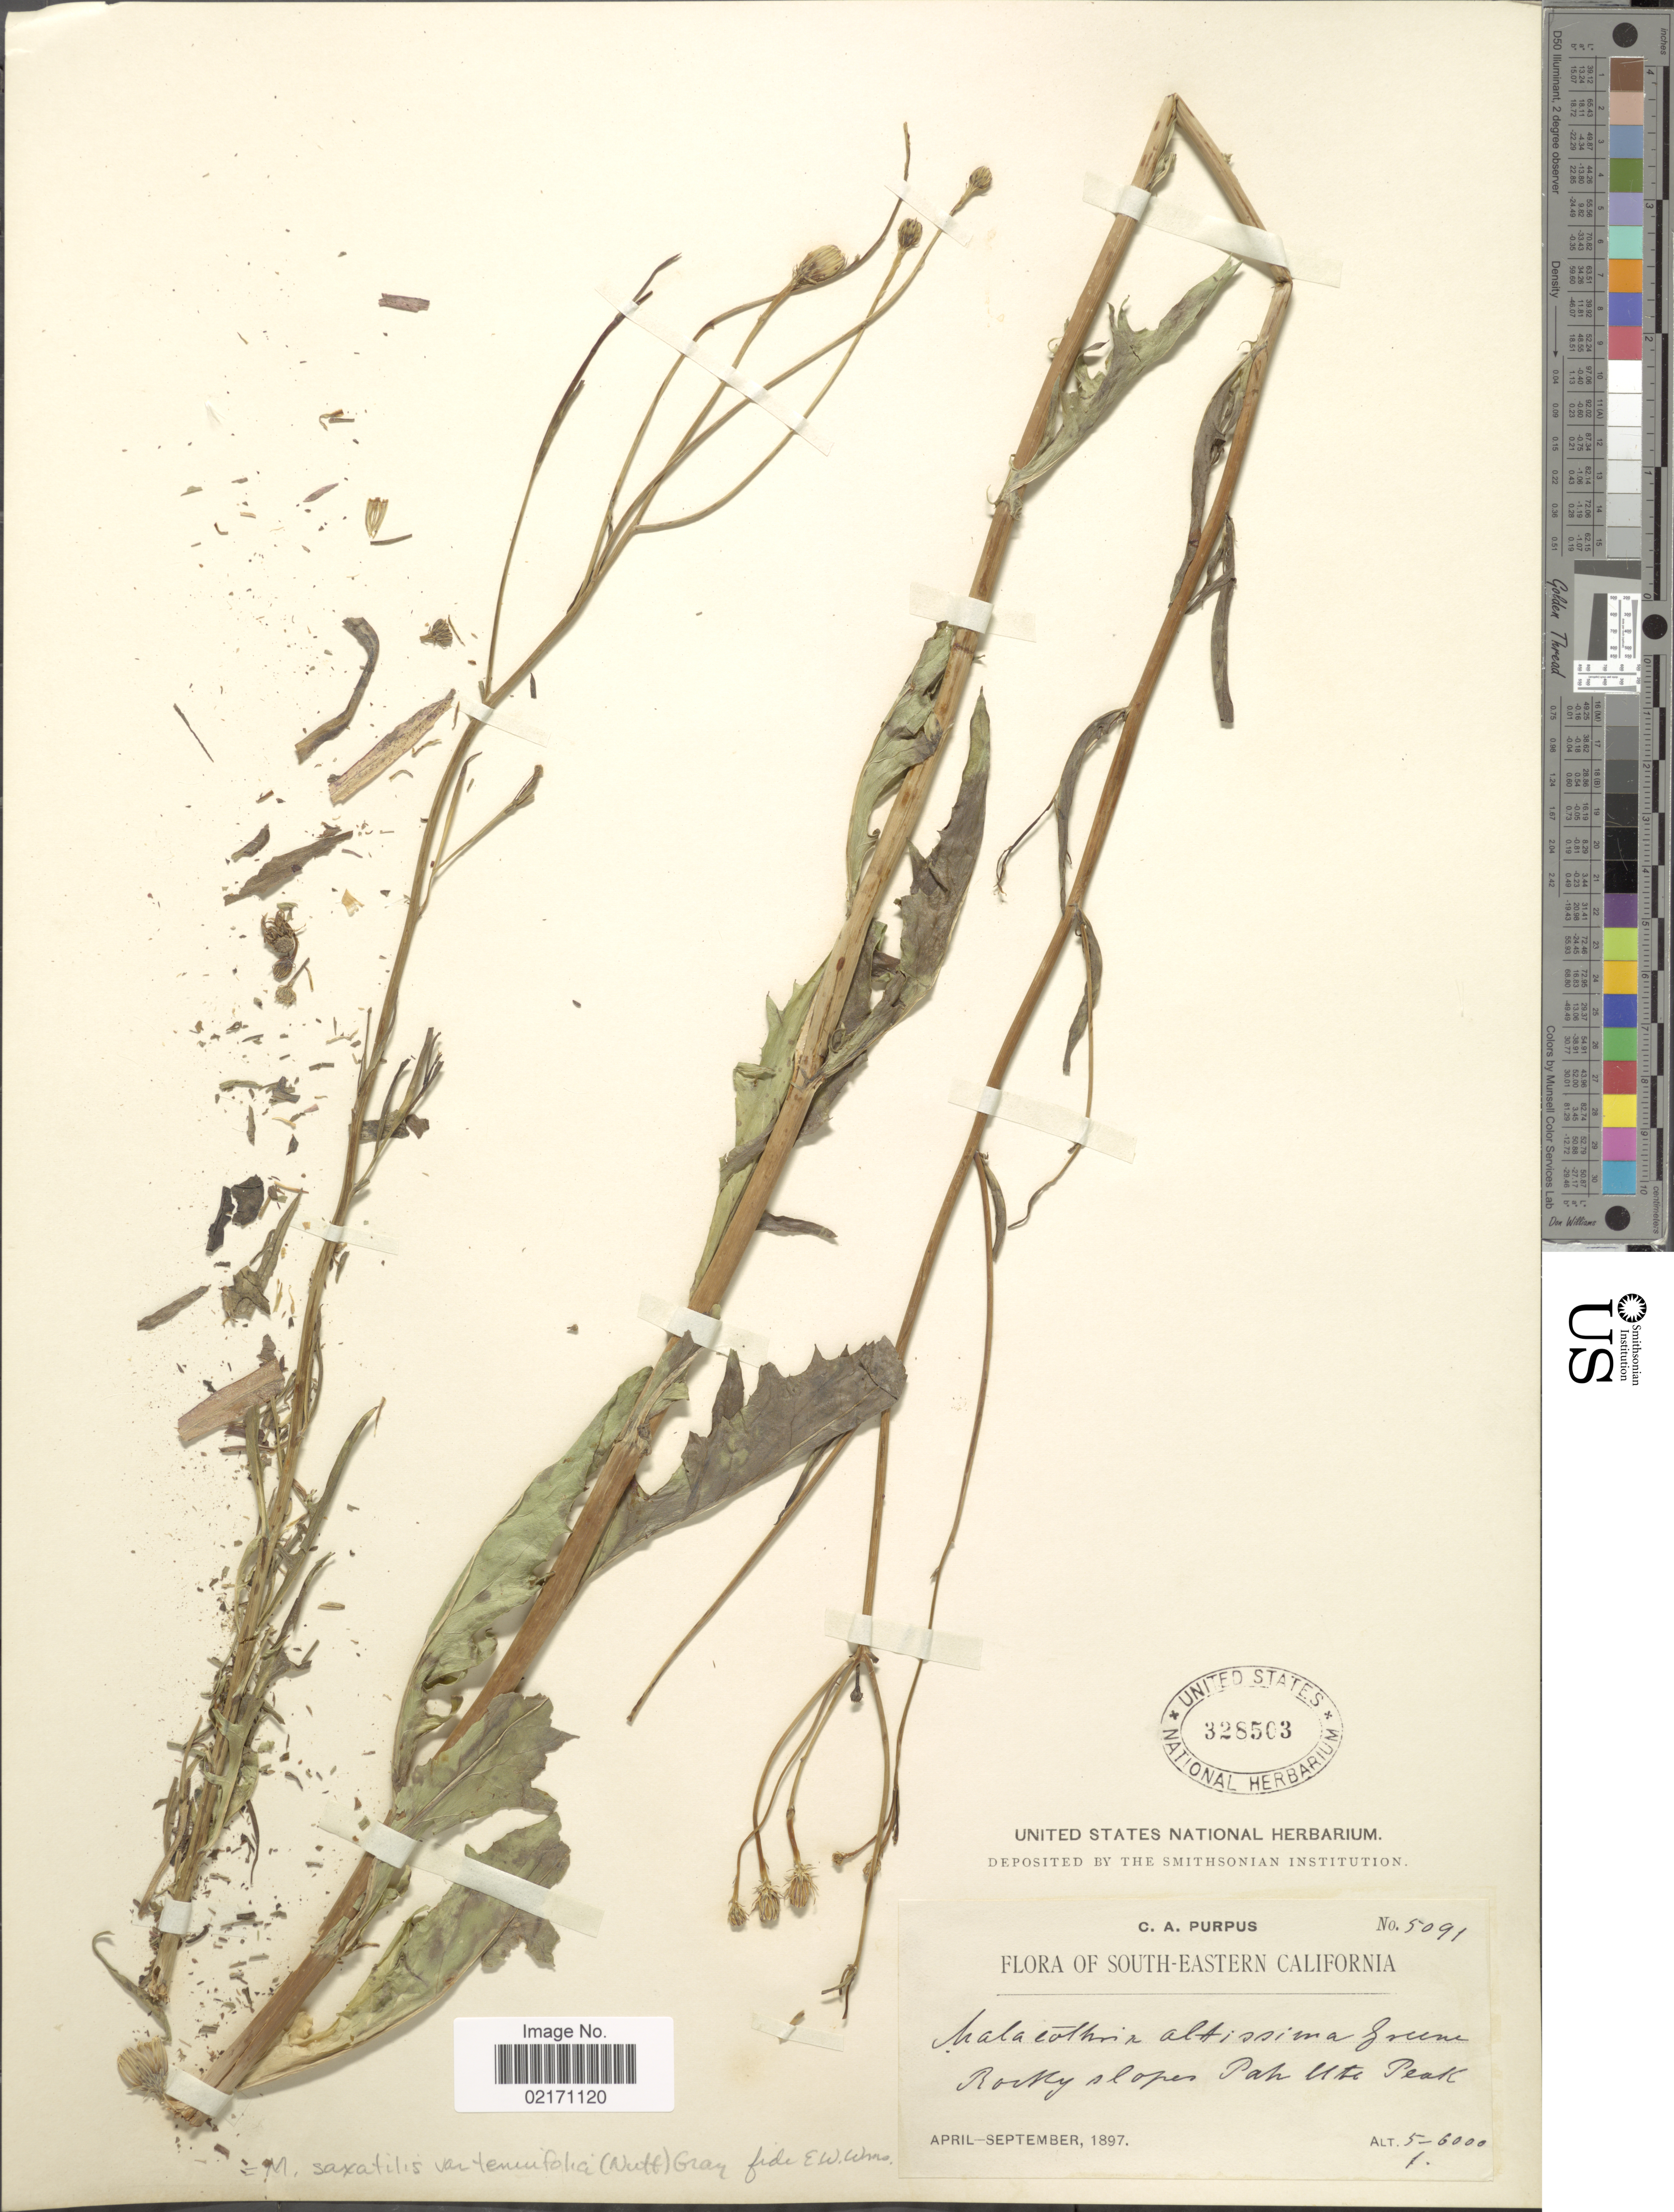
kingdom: Plantae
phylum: Tracheophyta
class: Magnoliopsida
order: Asterales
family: Asteraceae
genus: Malacothrix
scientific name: Malacothrix saxatilis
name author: Torr. & A. Gray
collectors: C. A. Purpus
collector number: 5091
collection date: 1897-04/1897-09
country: United States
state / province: California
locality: South-Eastern California, Rocky slopes Pahute Peak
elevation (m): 1524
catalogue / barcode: US 328503